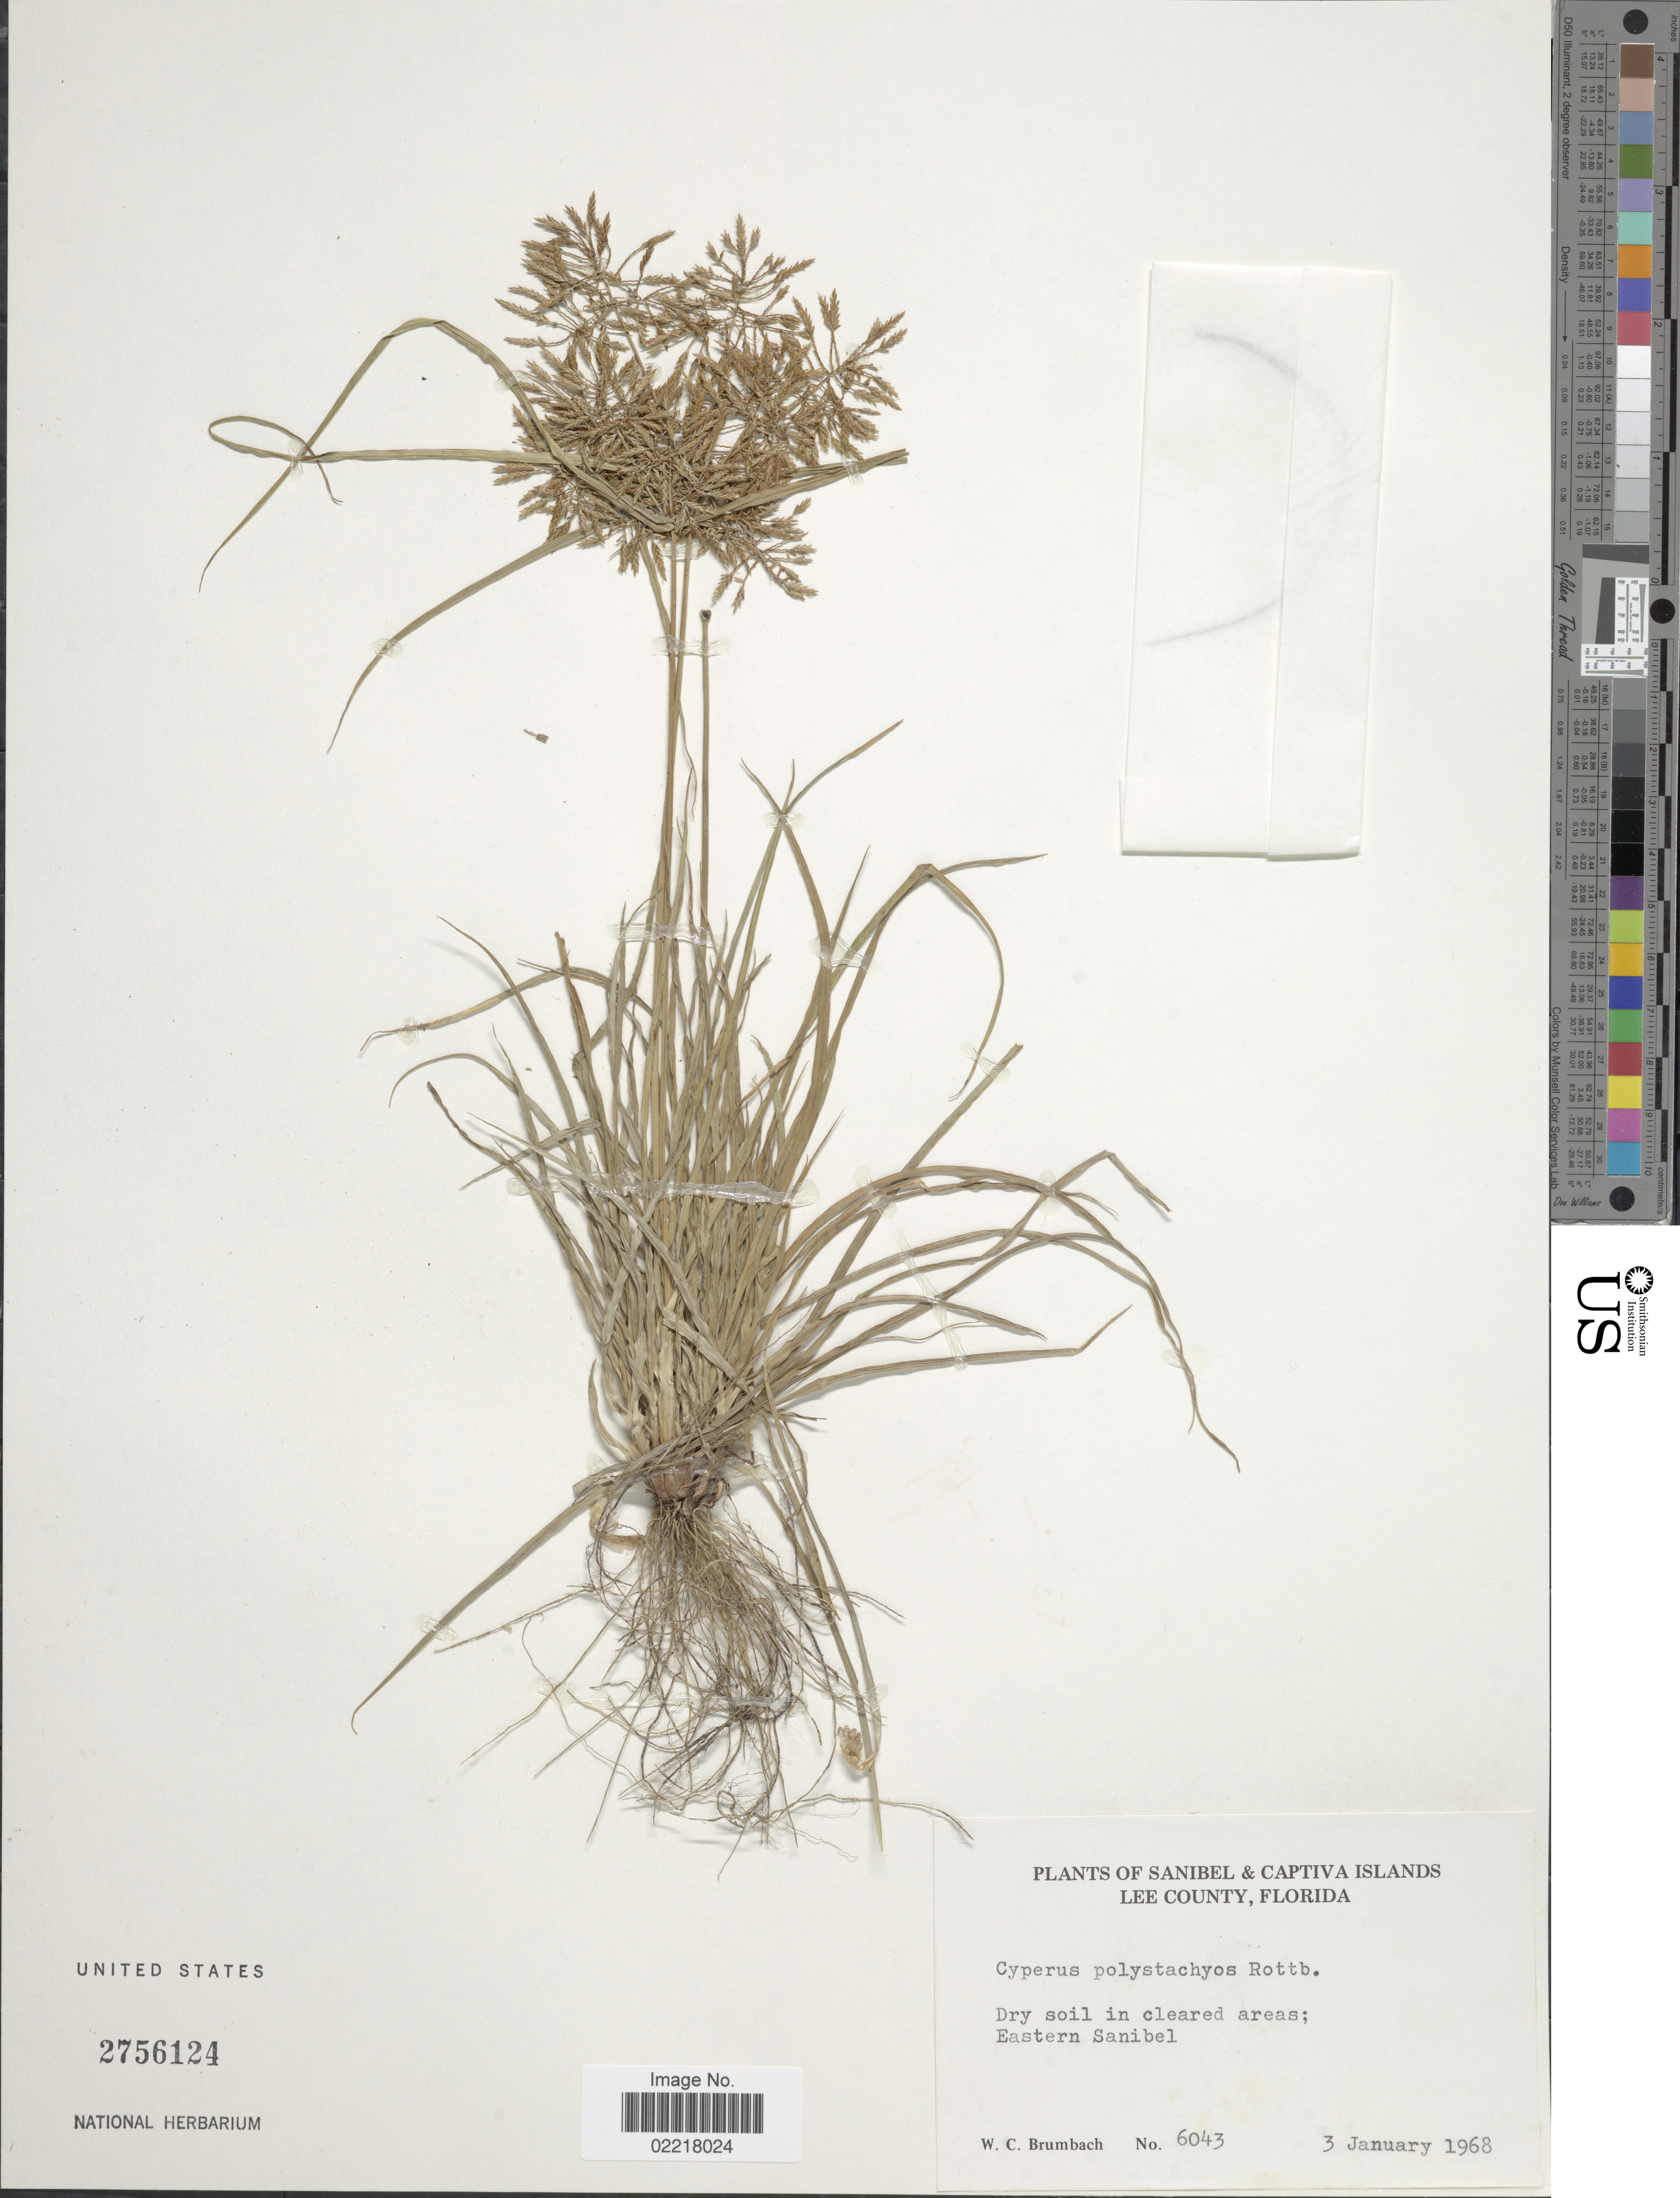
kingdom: Plantae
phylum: Tracheophyta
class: Liliopsida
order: Poales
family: Cyperaceae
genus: Cyperus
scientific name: Cyperus polystachyos var. texensis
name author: (Torr.) Fernald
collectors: W. C. Brumbach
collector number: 6043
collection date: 1968-01-03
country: United States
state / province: Florida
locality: Sanibel & Captiva Islands. Lee County. Dry soil in cleared areas; Eastern Sanibel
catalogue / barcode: US 2756124